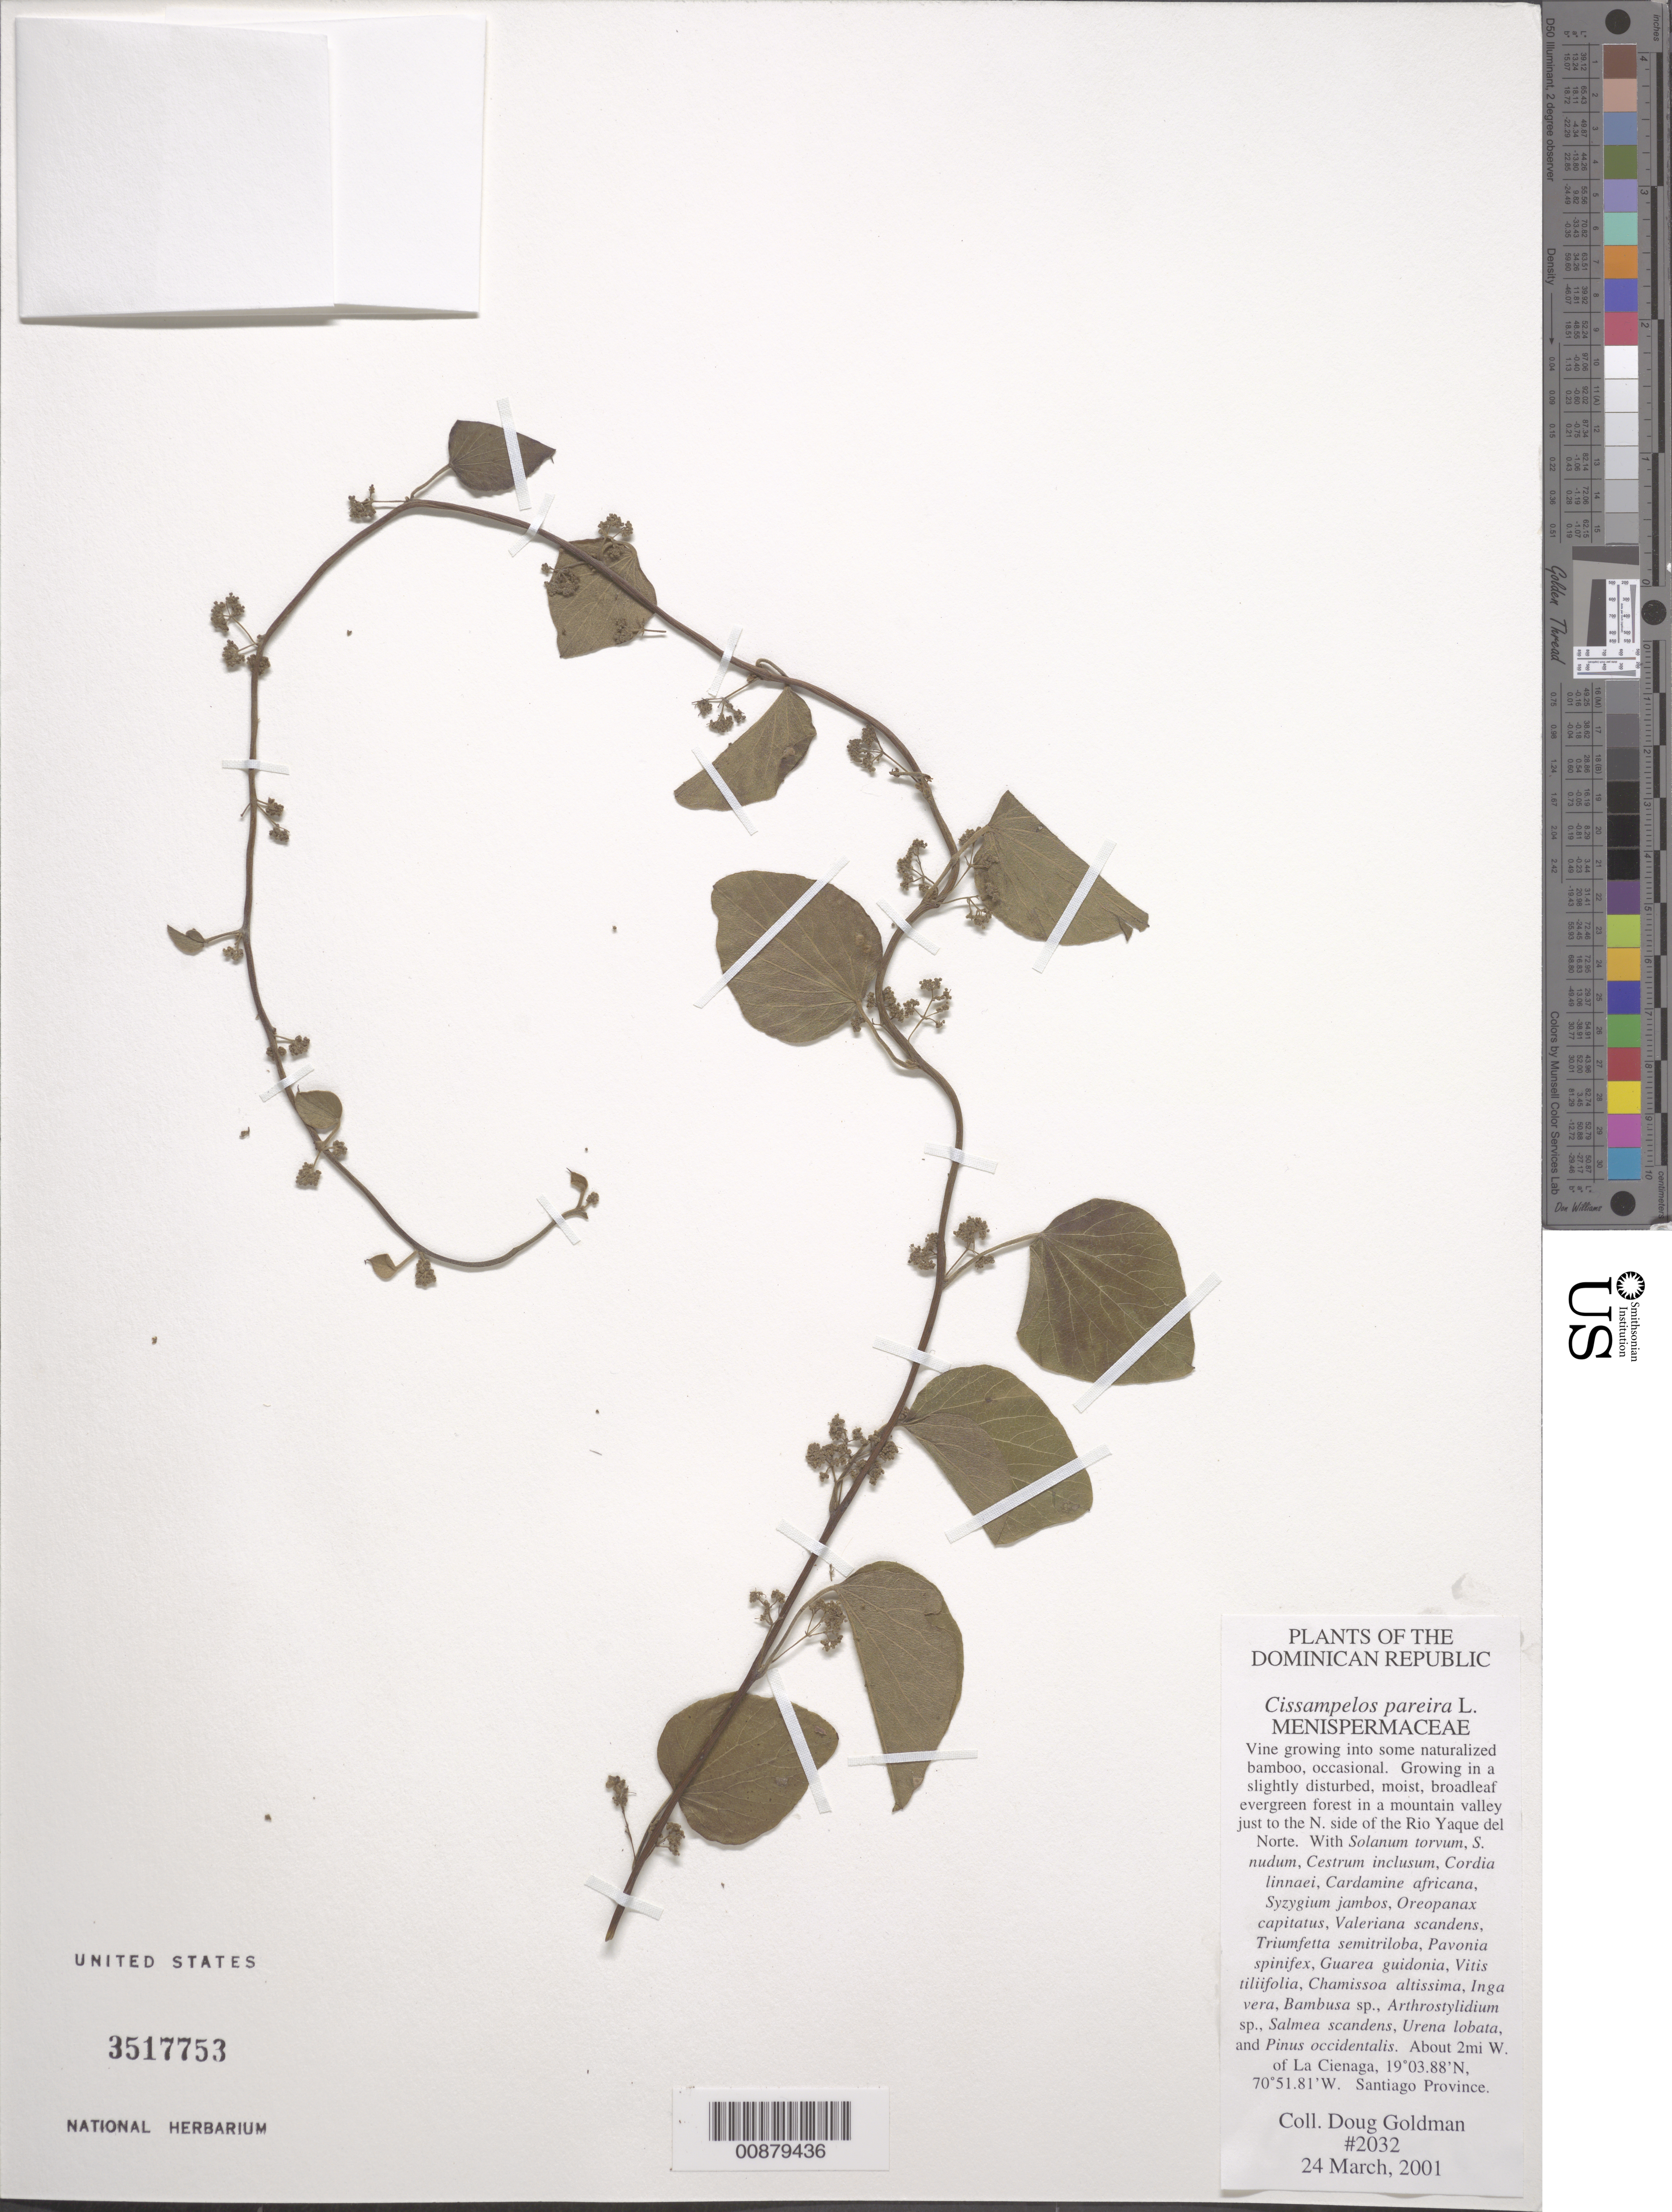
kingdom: Plantae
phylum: Tracheophyta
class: Magnoliopsida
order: Ranunculales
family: Menispermaceae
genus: Cissampelos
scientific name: Cissampelos pareira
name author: L.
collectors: D. H. Goldman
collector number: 2032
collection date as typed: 24 Mar 2001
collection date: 2001-03-24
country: Dominican Republic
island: Hispaniola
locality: Santiago Province: about 2 mi. W of La Cienaga.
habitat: Slightly disturbed, moist, broadleaf evergreen forest in a mountain valley just to the N side of the Rio Yaque del Norte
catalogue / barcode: US 3517753